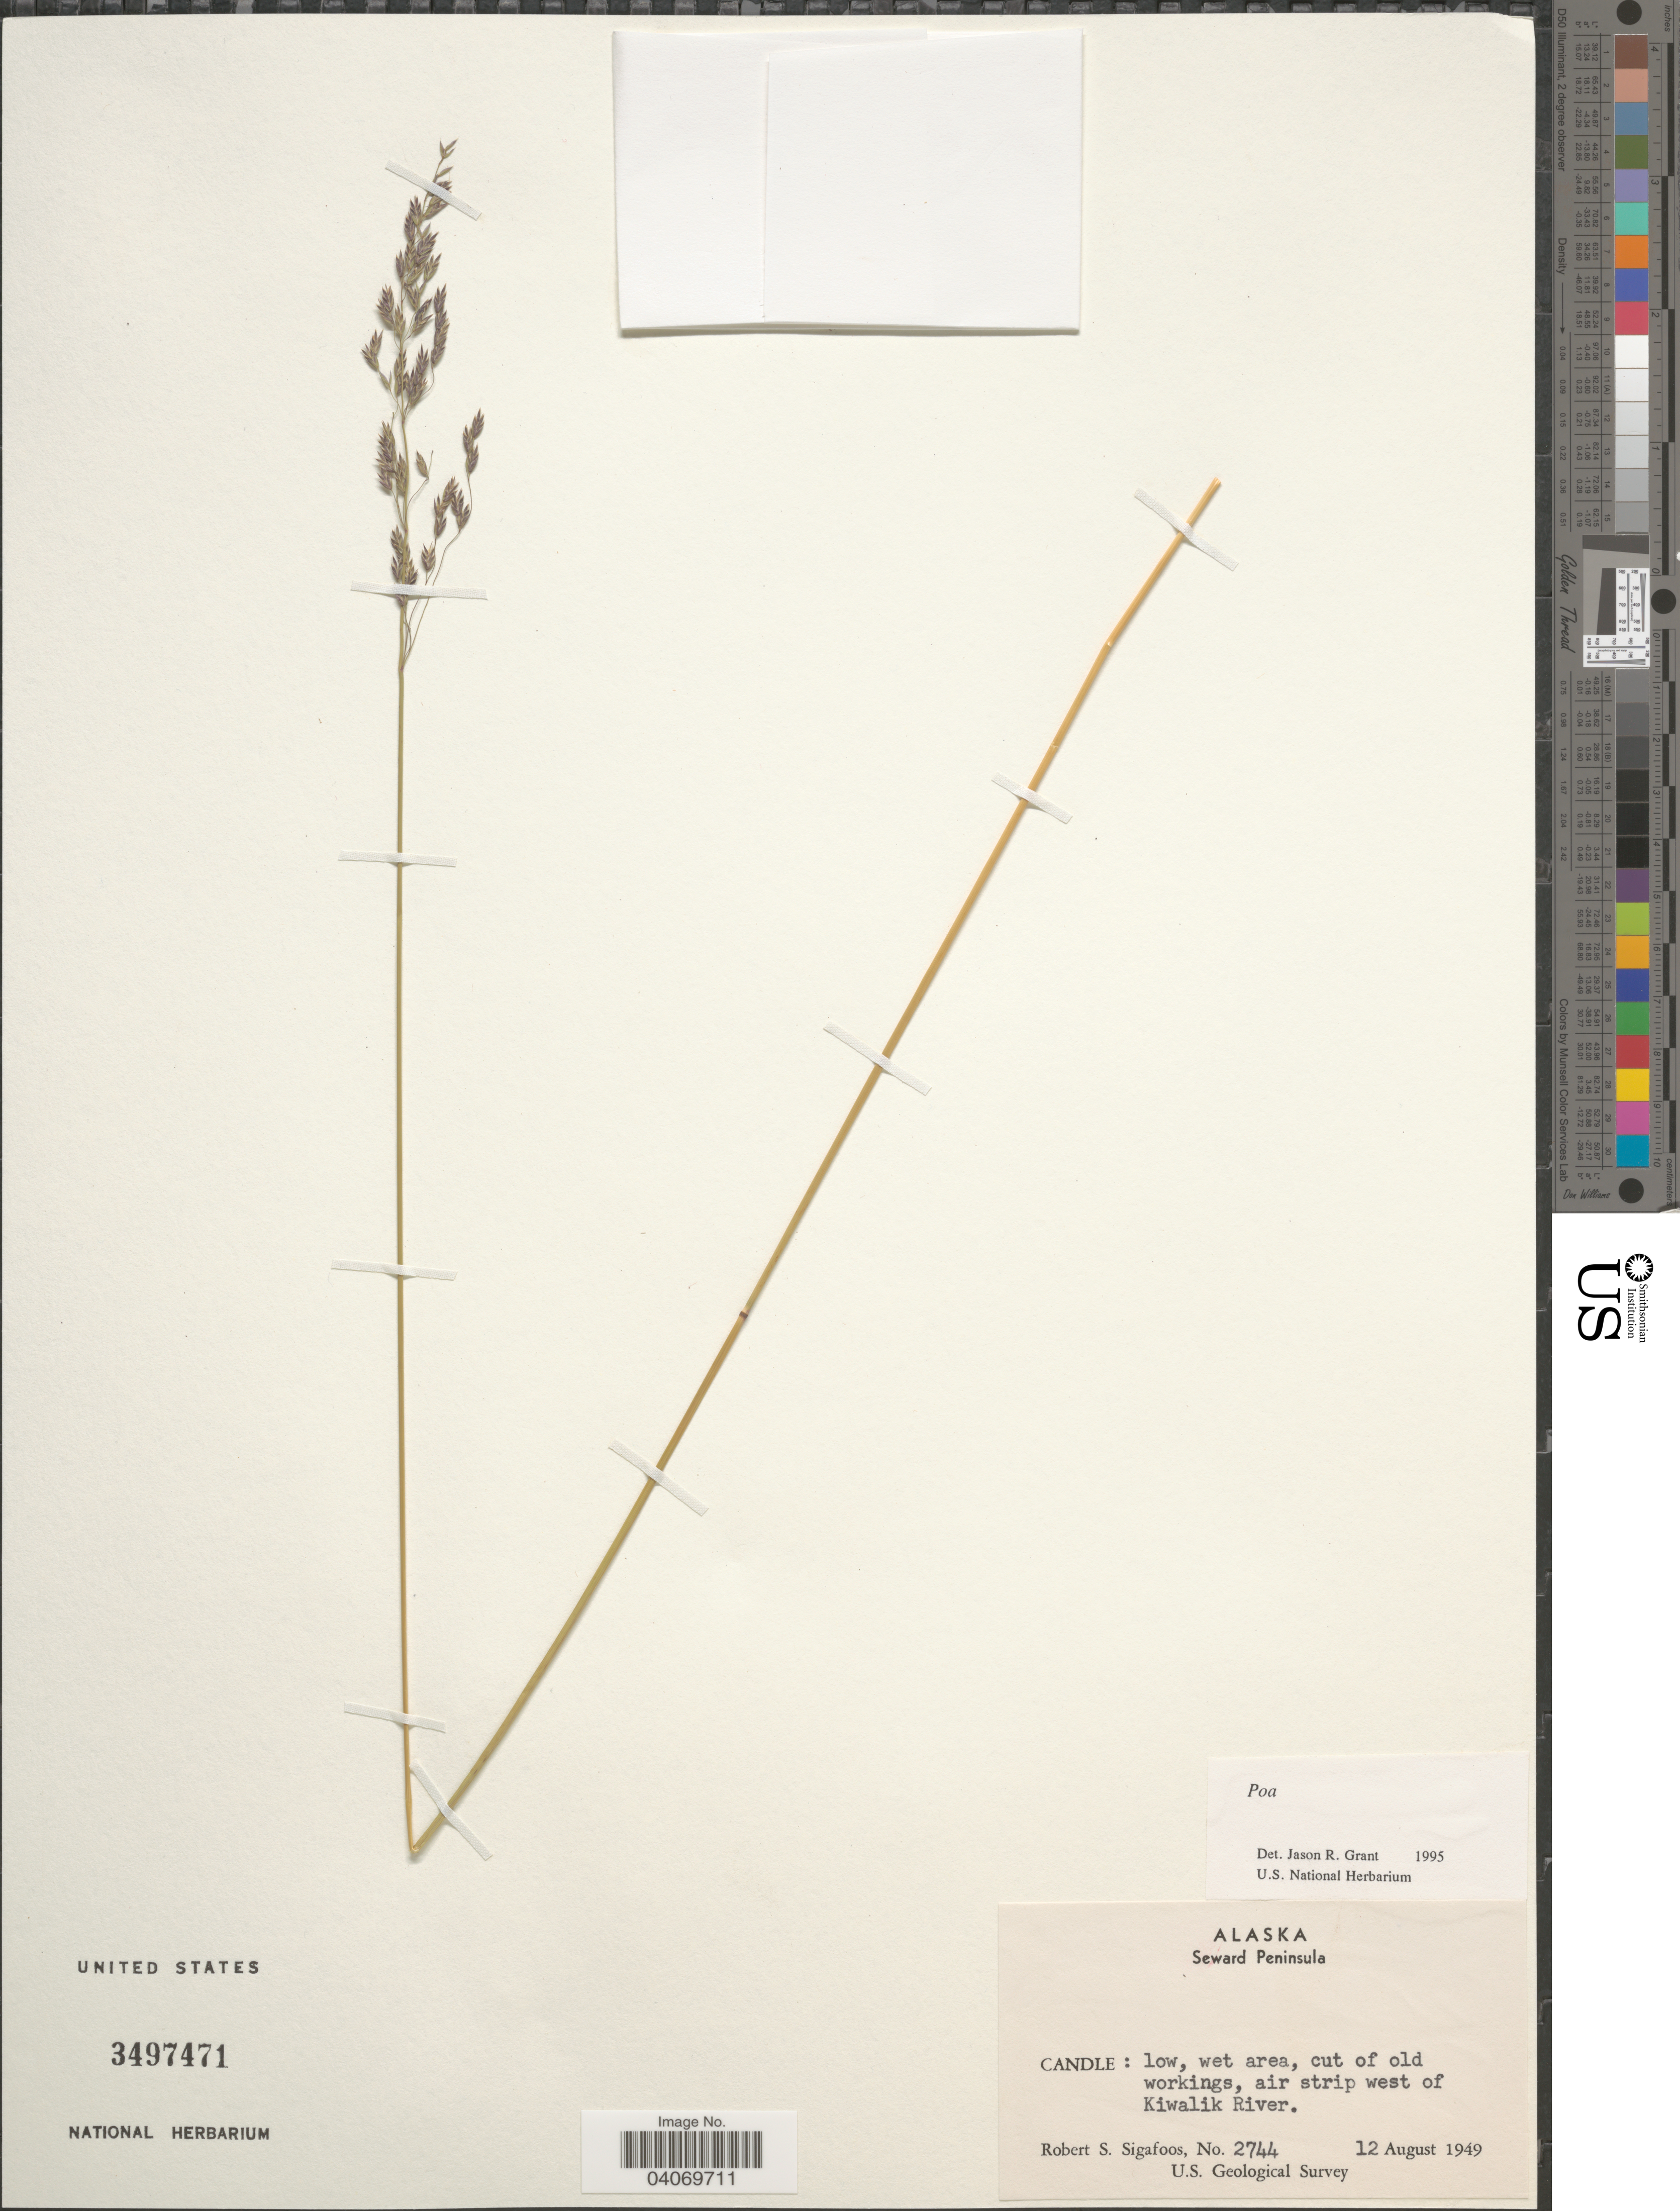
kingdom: Plantae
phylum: Tracheophyta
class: Liliopsida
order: Poales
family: Poaceae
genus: Poa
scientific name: Poa sp.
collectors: R. Sigafoos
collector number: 2744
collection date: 1949-08-12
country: United States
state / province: Alaska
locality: Seward Peninsula. Candle: low, wet area, cut of old workings, air strip west of Kiwalik River. U.S. Geological Survey.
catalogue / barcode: US 3497471